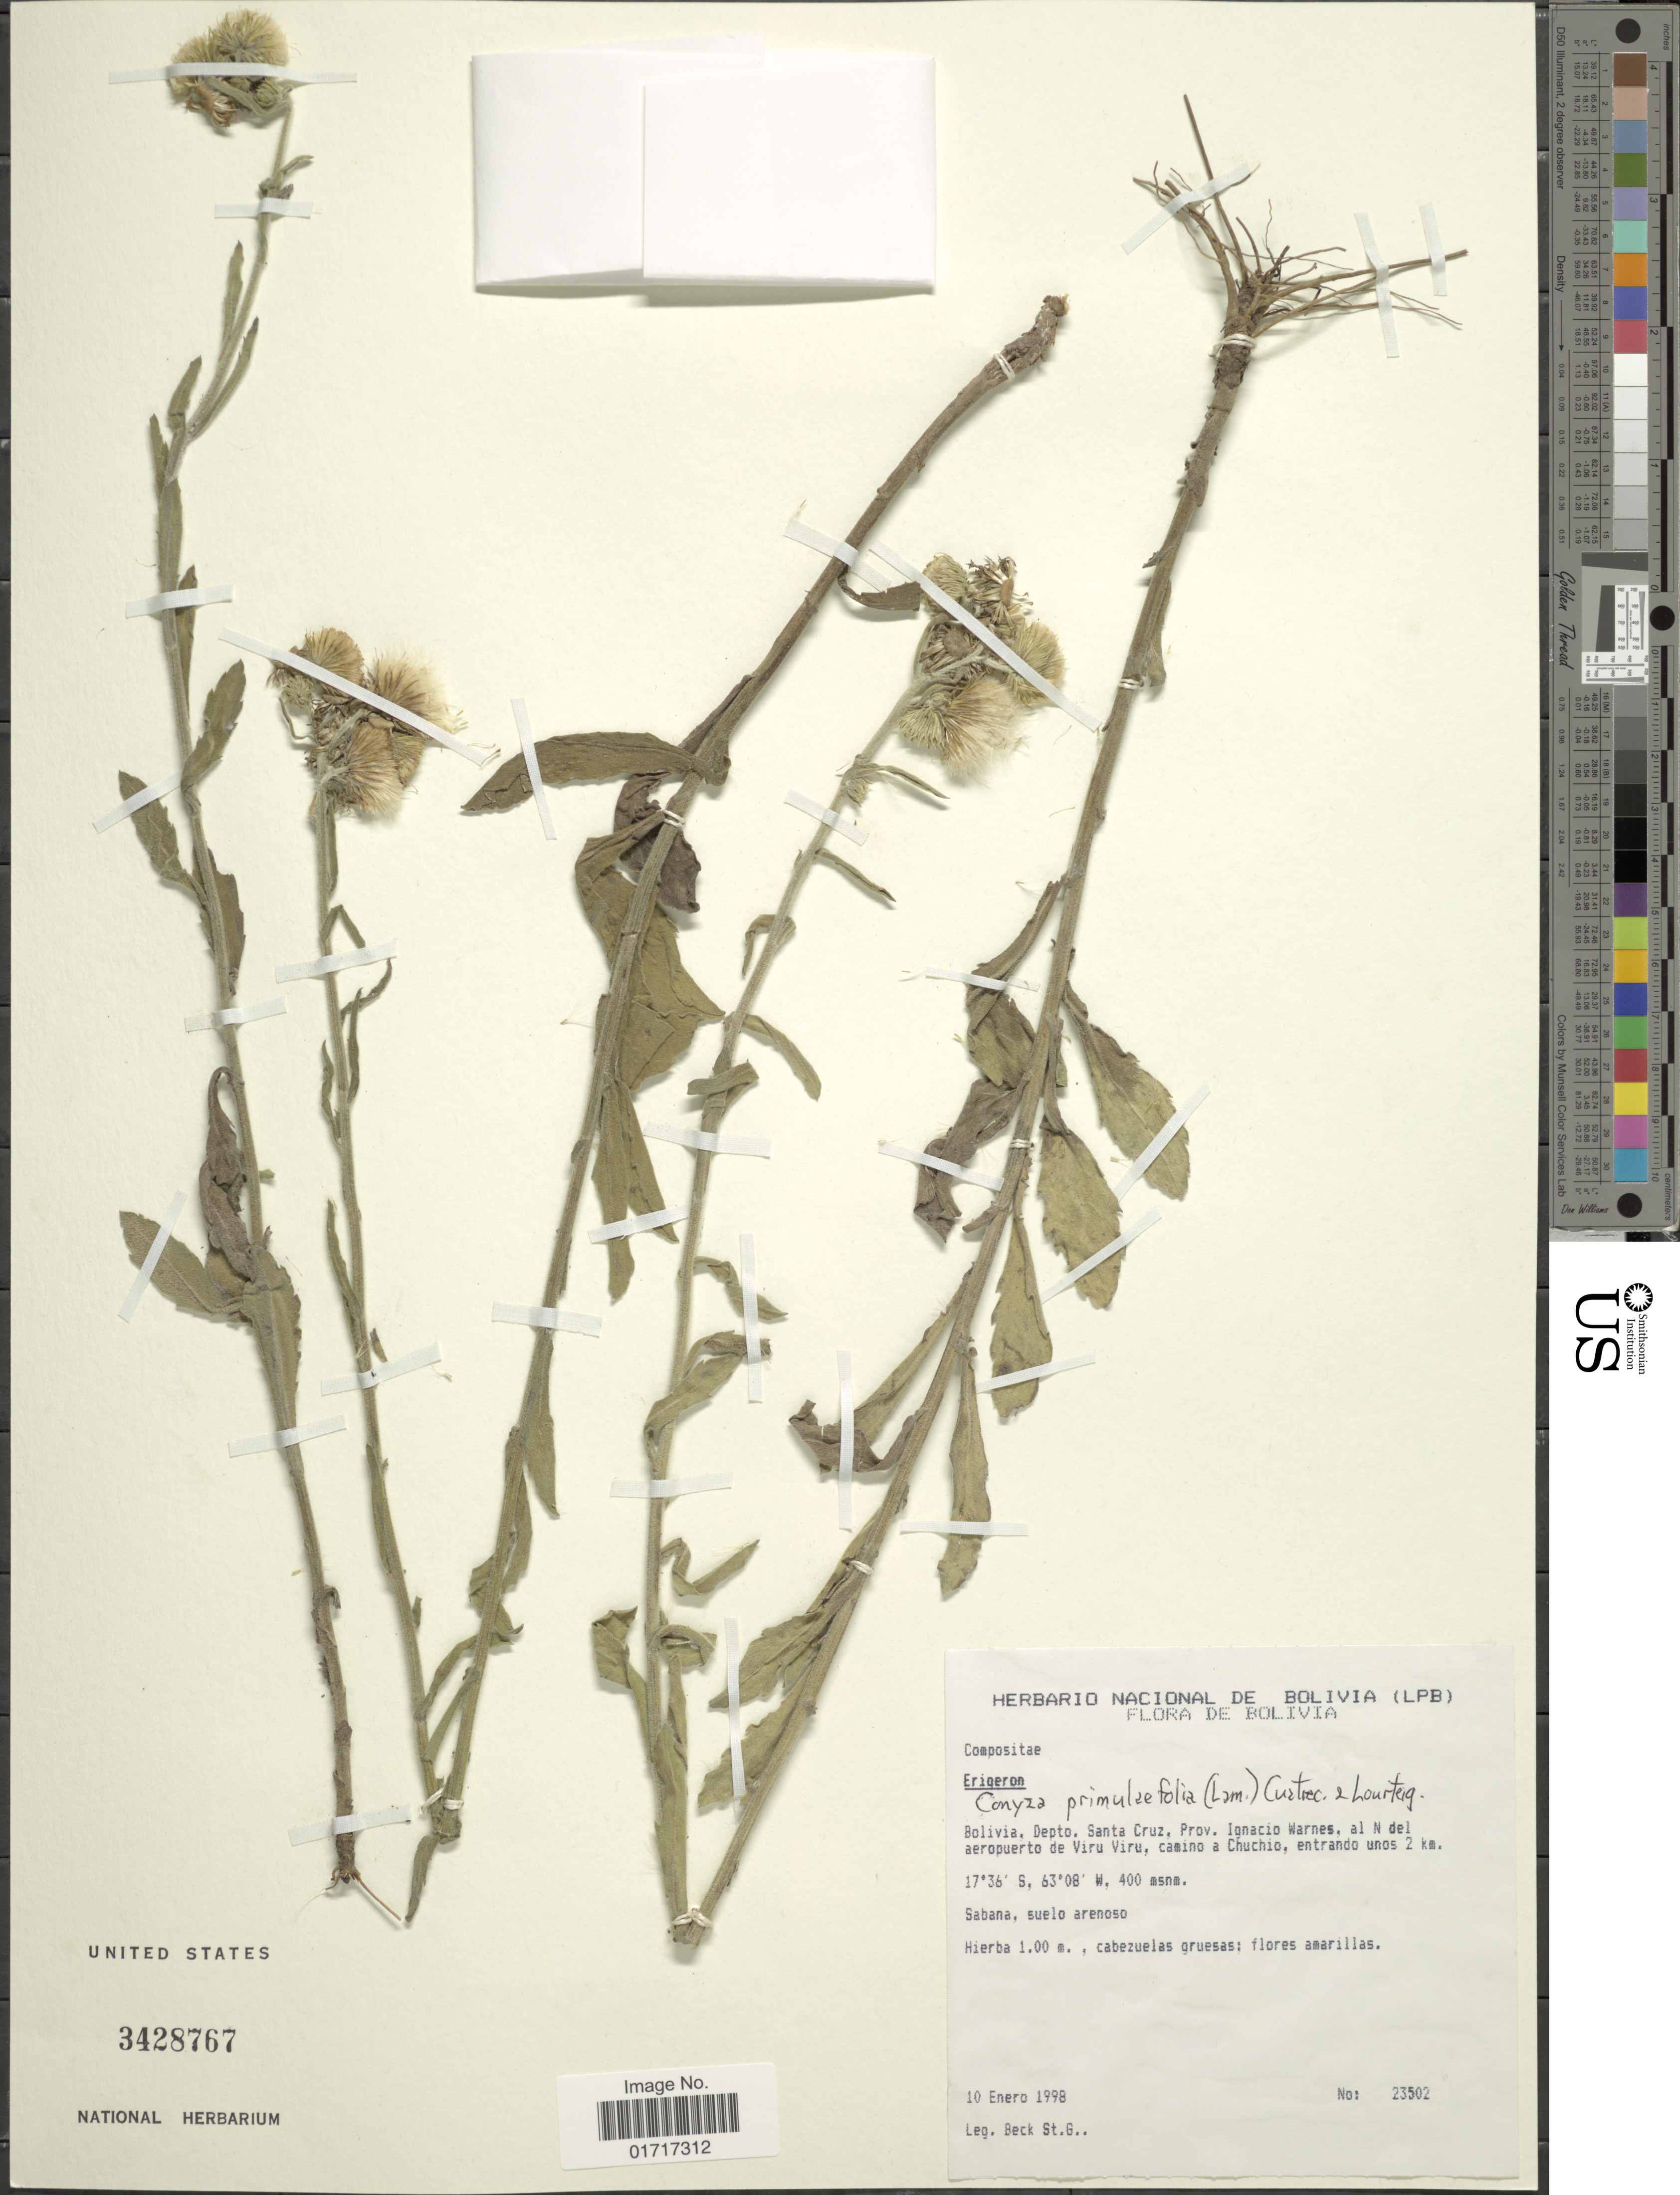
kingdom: Plantae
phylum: Tracheophyta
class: Magnoliopsida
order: Asterales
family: Asteraceae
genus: Conyza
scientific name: Conyza primulaefolia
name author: (Lam.) Cuatrec. & Lourteig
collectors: S. G. Beck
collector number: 23502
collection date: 1998-01-10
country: Bolivia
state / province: Santa Cruz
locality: Bolivia. Depto. Santa Cruz, Prov. Ignacio Warnes, al N del aeropuerto de Viru Viru, camino a Chuchio, entrando unos 2 km.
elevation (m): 400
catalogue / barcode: US 3428767